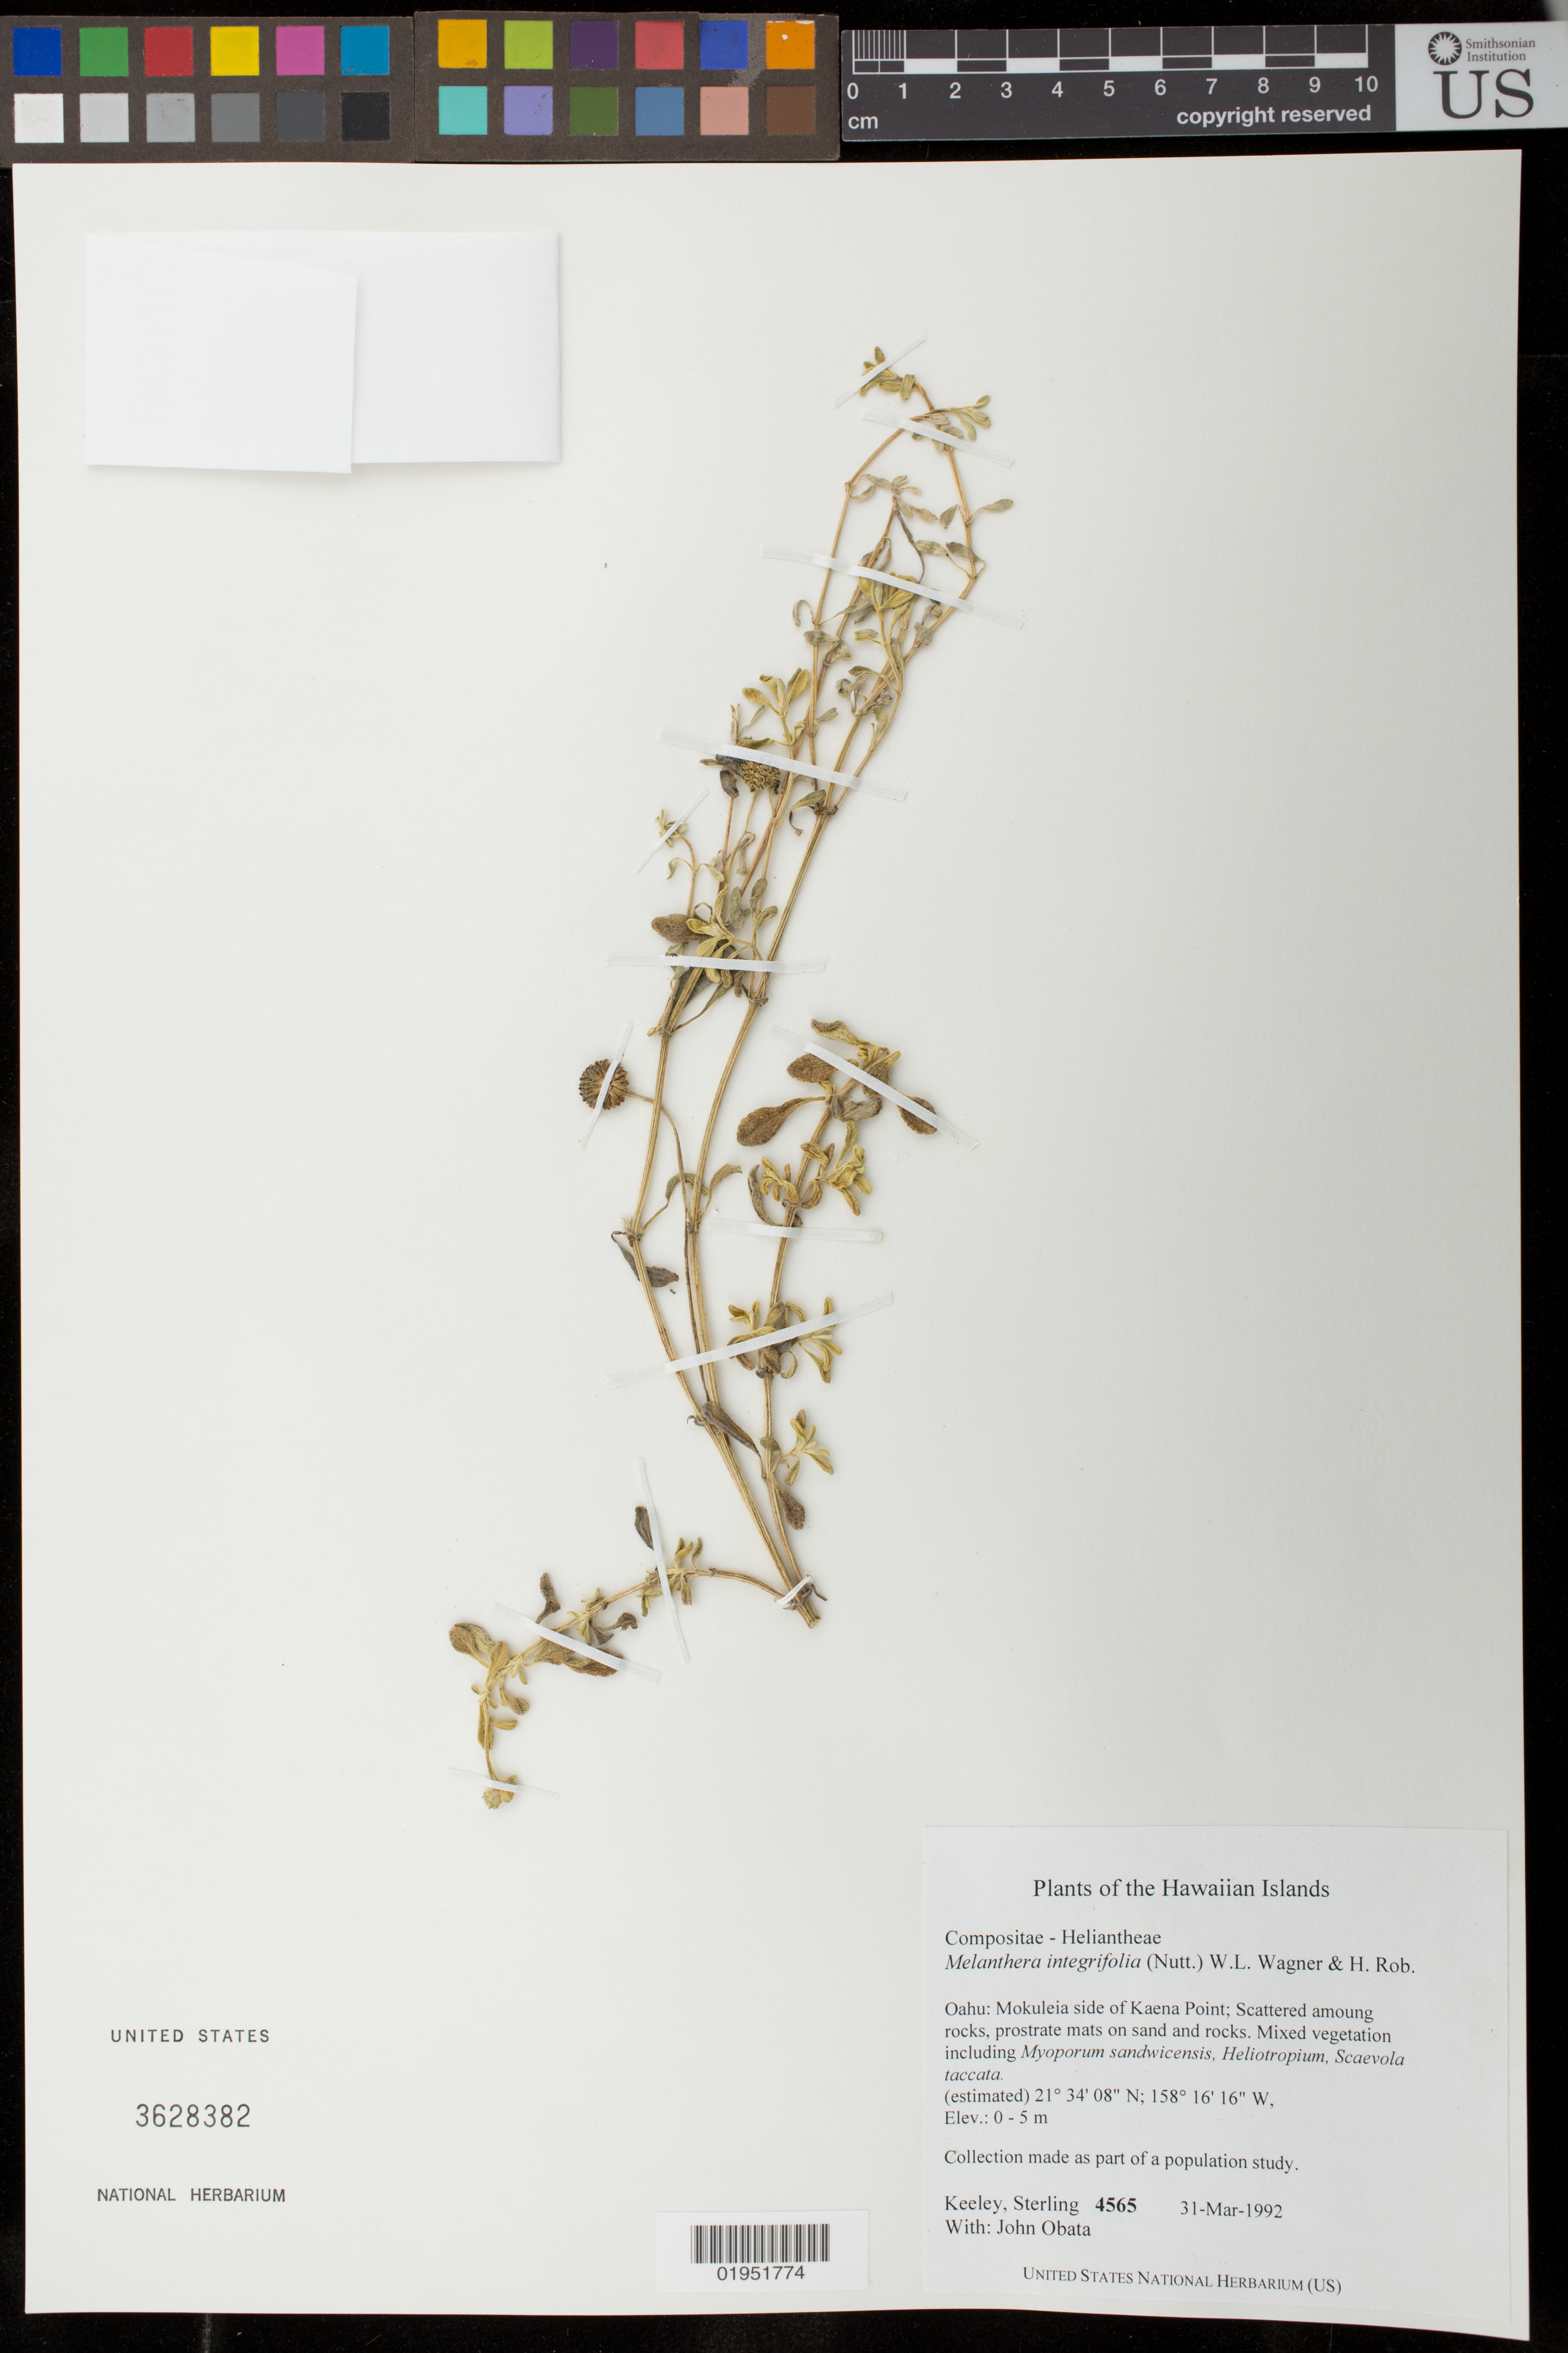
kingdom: Plantae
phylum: Tracheophyta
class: Magnoliopsida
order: Asterales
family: Asteraceae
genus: Wollastonia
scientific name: Wollastonia integrifolia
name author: (Nutt.) Orchard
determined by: Wagner, W. L., (BOT), Smithsonian Institution - National Museum of Natural History (UNITED STATES)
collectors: S. Keeley & J. Obata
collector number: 4565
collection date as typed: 31 Mar 1992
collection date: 1992-03-31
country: United States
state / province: Hawaii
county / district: Honolulu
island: Oahu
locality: Mokuleia side of Kaena Point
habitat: Scattered amoung rocks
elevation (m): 0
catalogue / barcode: US 3628382